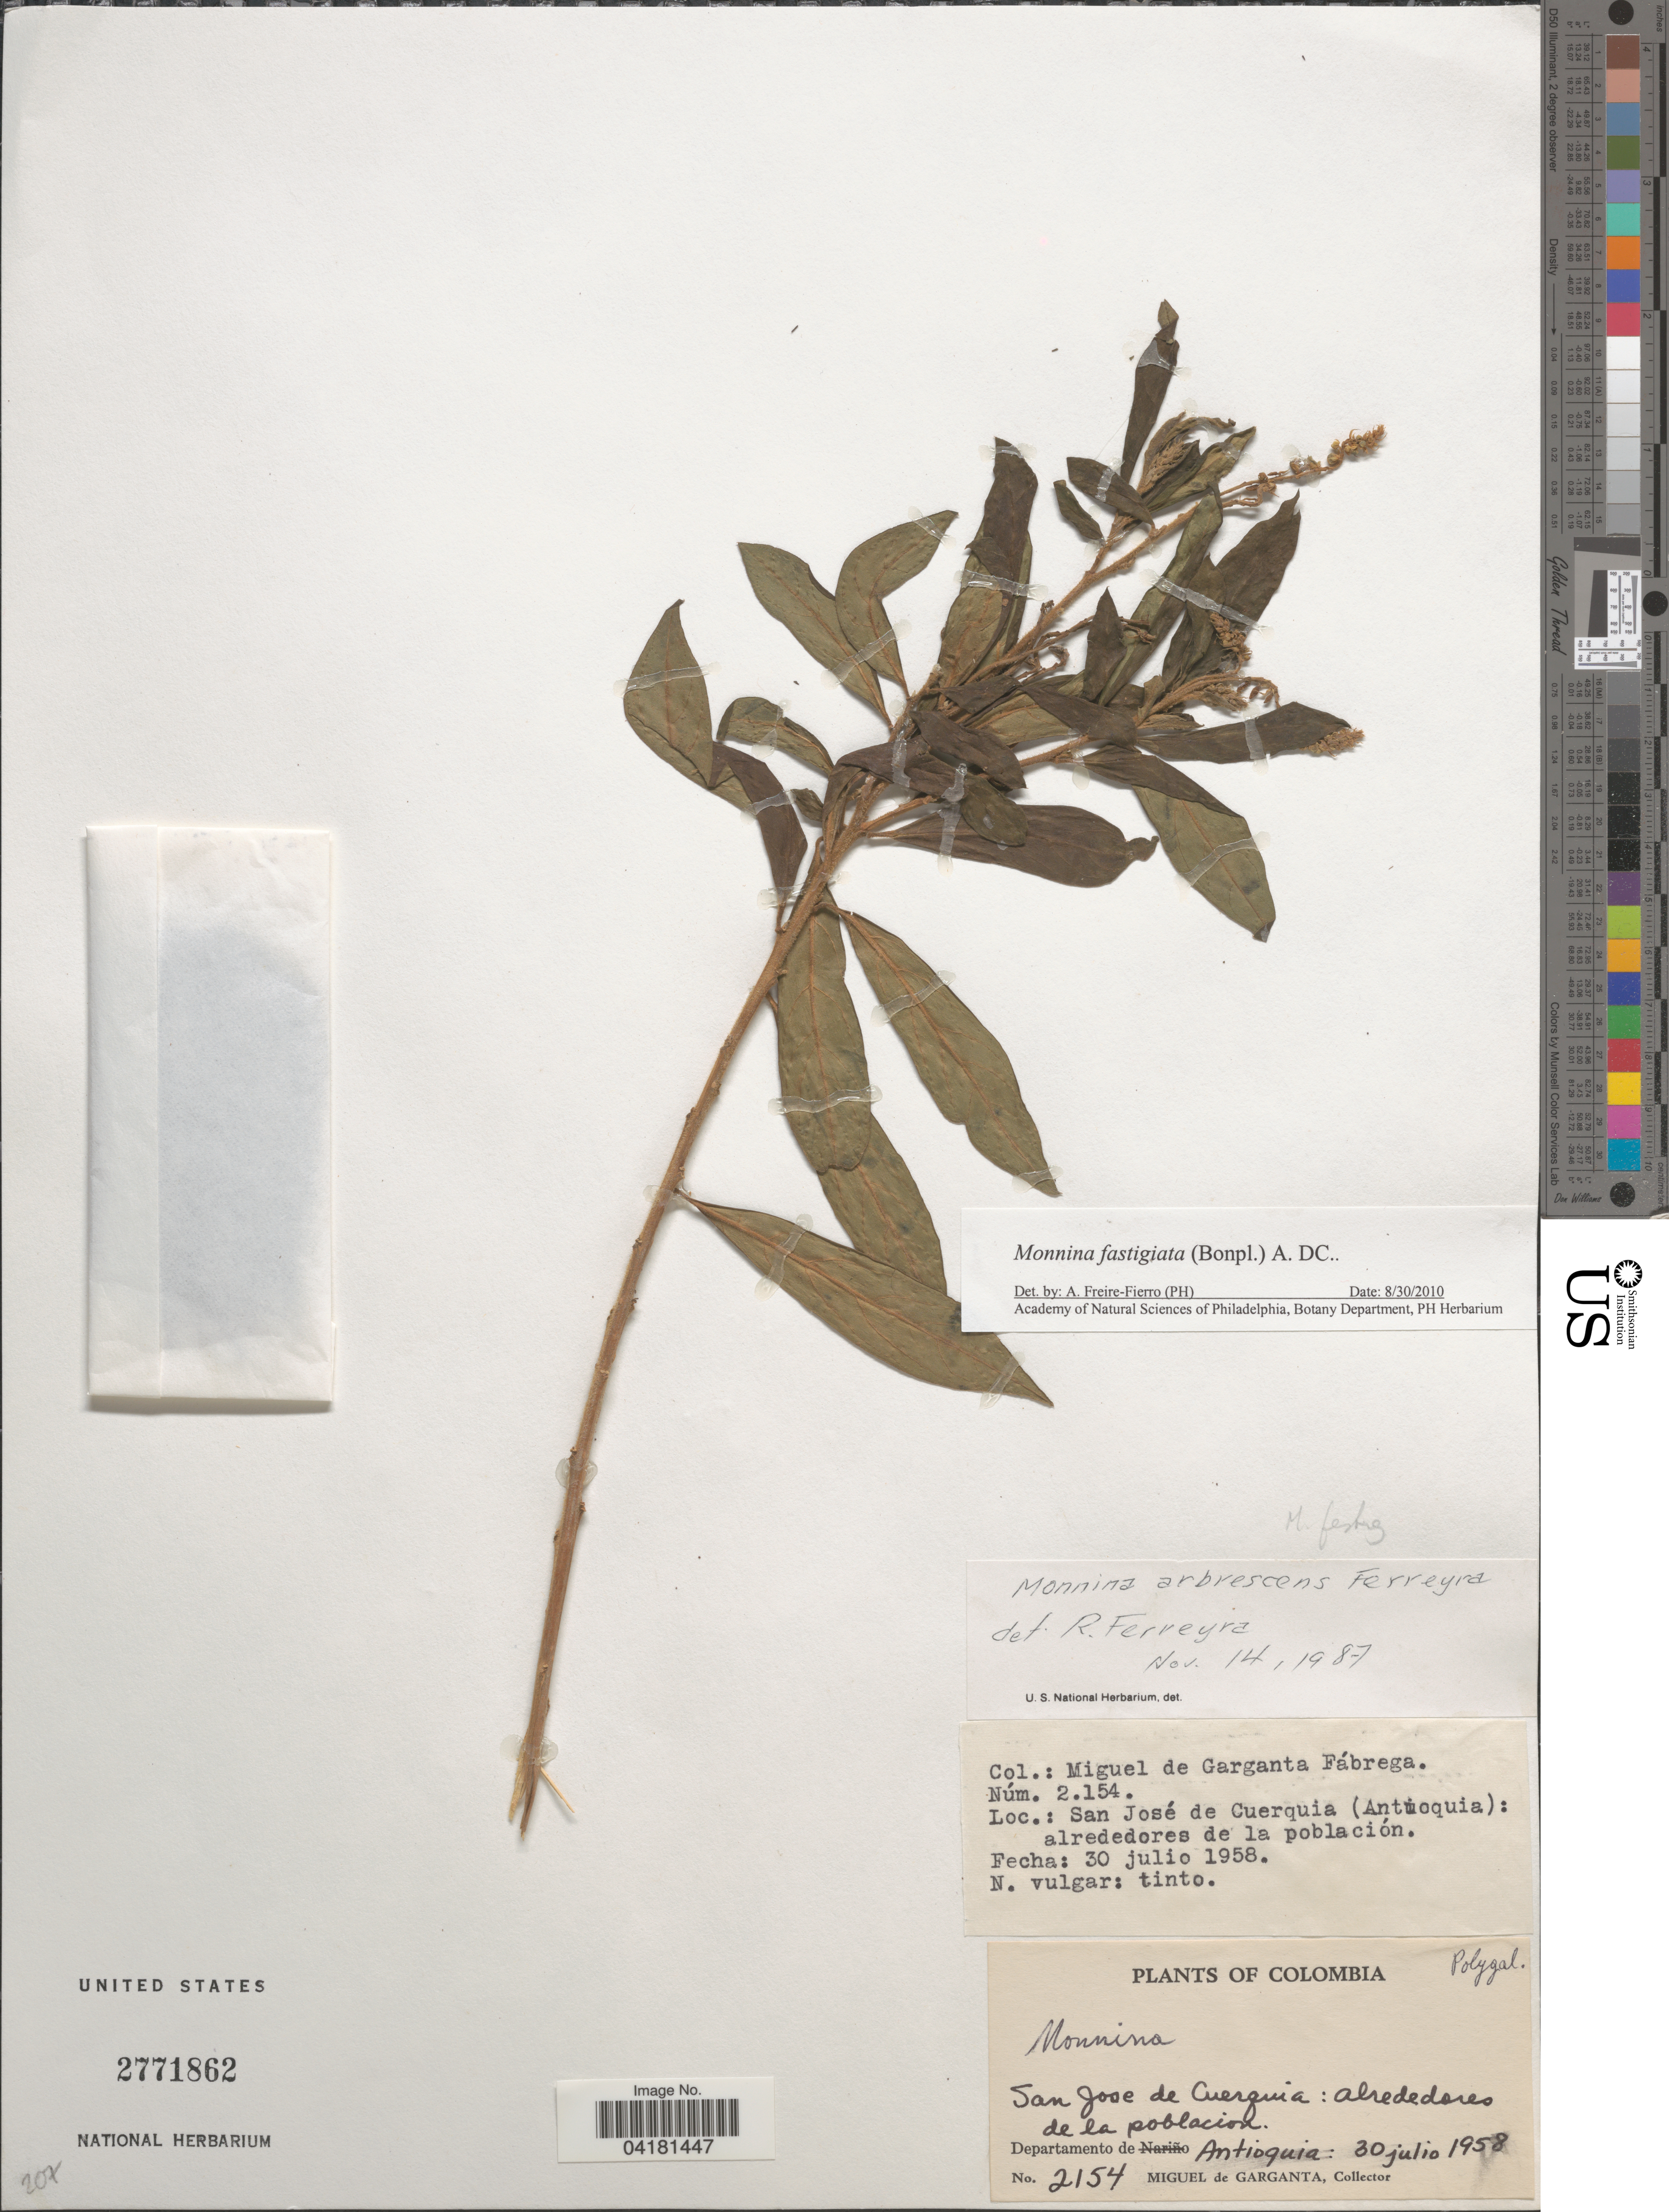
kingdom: Plantae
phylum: Tracheophyta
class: Magnoliopsida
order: Fabales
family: Polygalaceae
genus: Monnina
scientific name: Monnina fastigiata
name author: (Bonpl.) DC.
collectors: M. Garganta-Fábrega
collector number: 2154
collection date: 1958-07-30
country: Colombia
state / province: Antioquia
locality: San José de Cuerquia: Alrededores de la población. Departamento de Antioquia.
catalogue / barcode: US 2771862